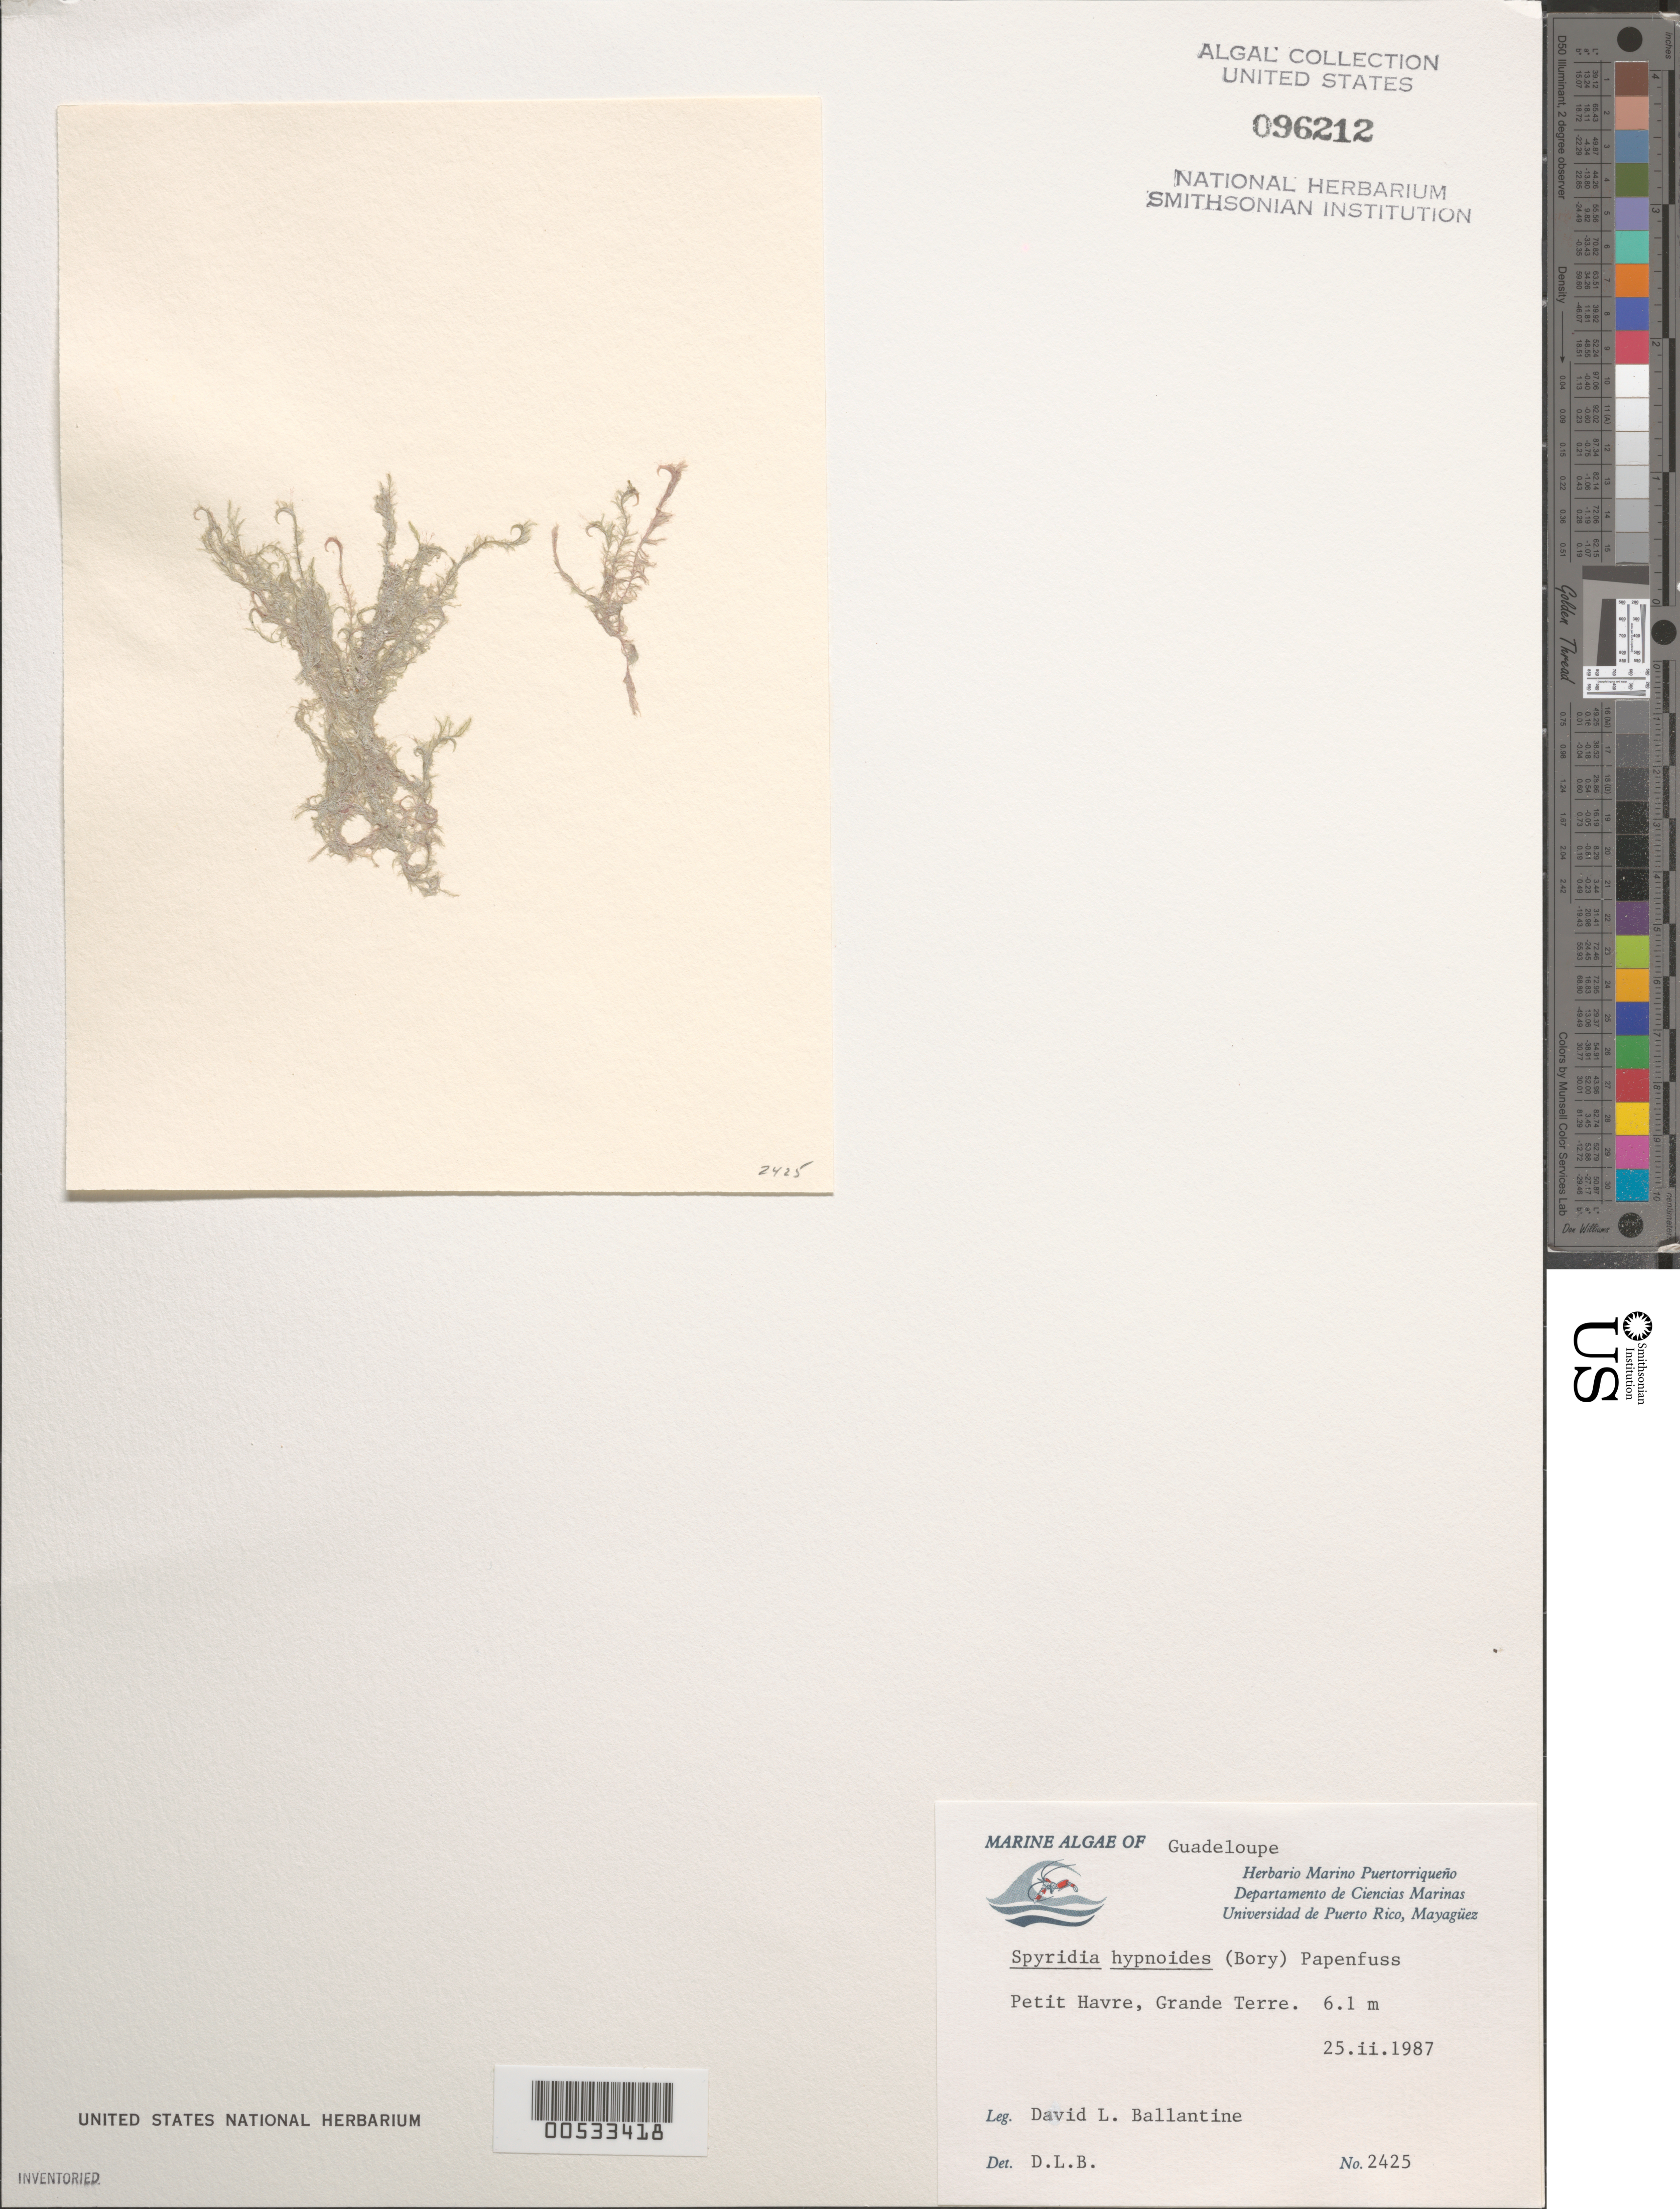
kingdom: Plantae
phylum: Rhodophyta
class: Florideophyceae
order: Ceramiales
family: Spyridiaceae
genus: Spyridia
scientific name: Spyridia hypnoides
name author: (Bory) Papenf.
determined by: Ballantine, D. L.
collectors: D.L. Ballantine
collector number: DLB 2425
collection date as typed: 25 Feb 1987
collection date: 1987-02-25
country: Guadeloupe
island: Grande Terre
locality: Petit Havre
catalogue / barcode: US 96212